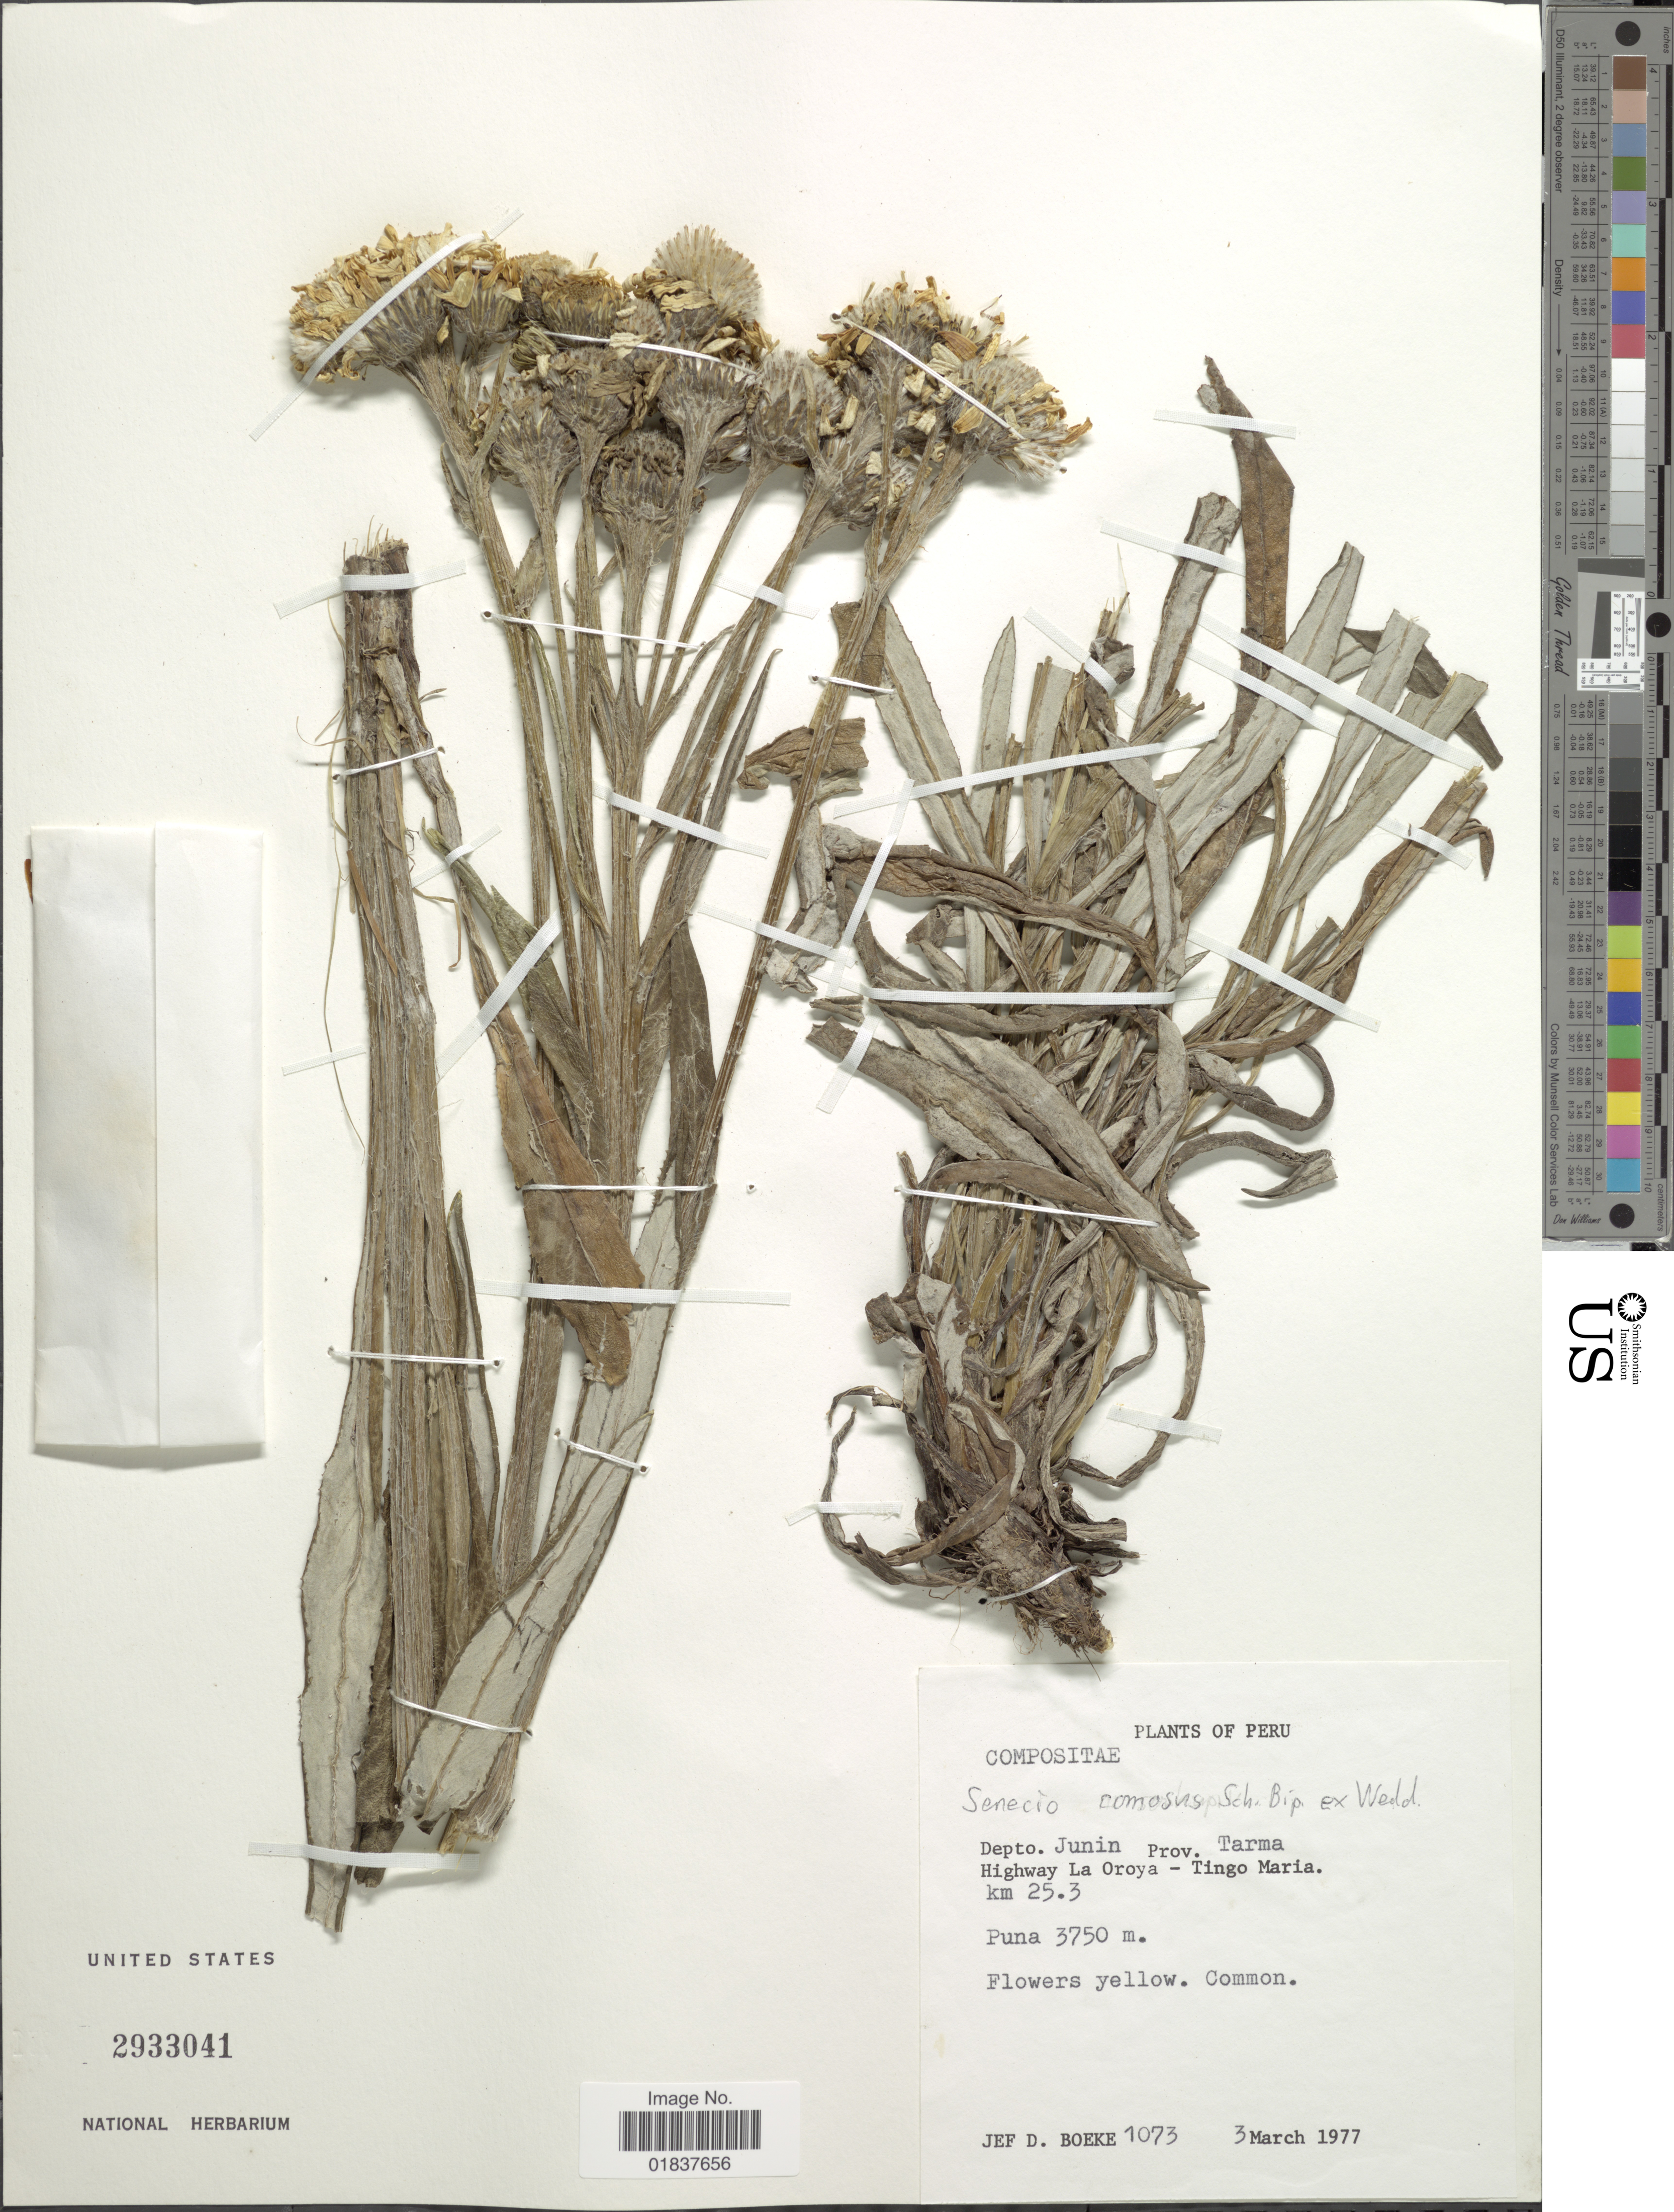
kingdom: Plantae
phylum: Tracheophyta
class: Magnoliopsida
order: Asterales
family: Asteraceae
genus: Senecio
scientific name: Senecio comosus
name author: Sch. Bip.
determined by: Salomon, Luciana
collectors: J. D. Boeke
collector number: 1073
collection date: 1977-03-03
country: Peru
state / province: Junín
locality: Prov. Tarma, Highway La Oroya-Tingo Maria, km 25.3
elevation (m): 3750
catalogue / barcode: US 2933041